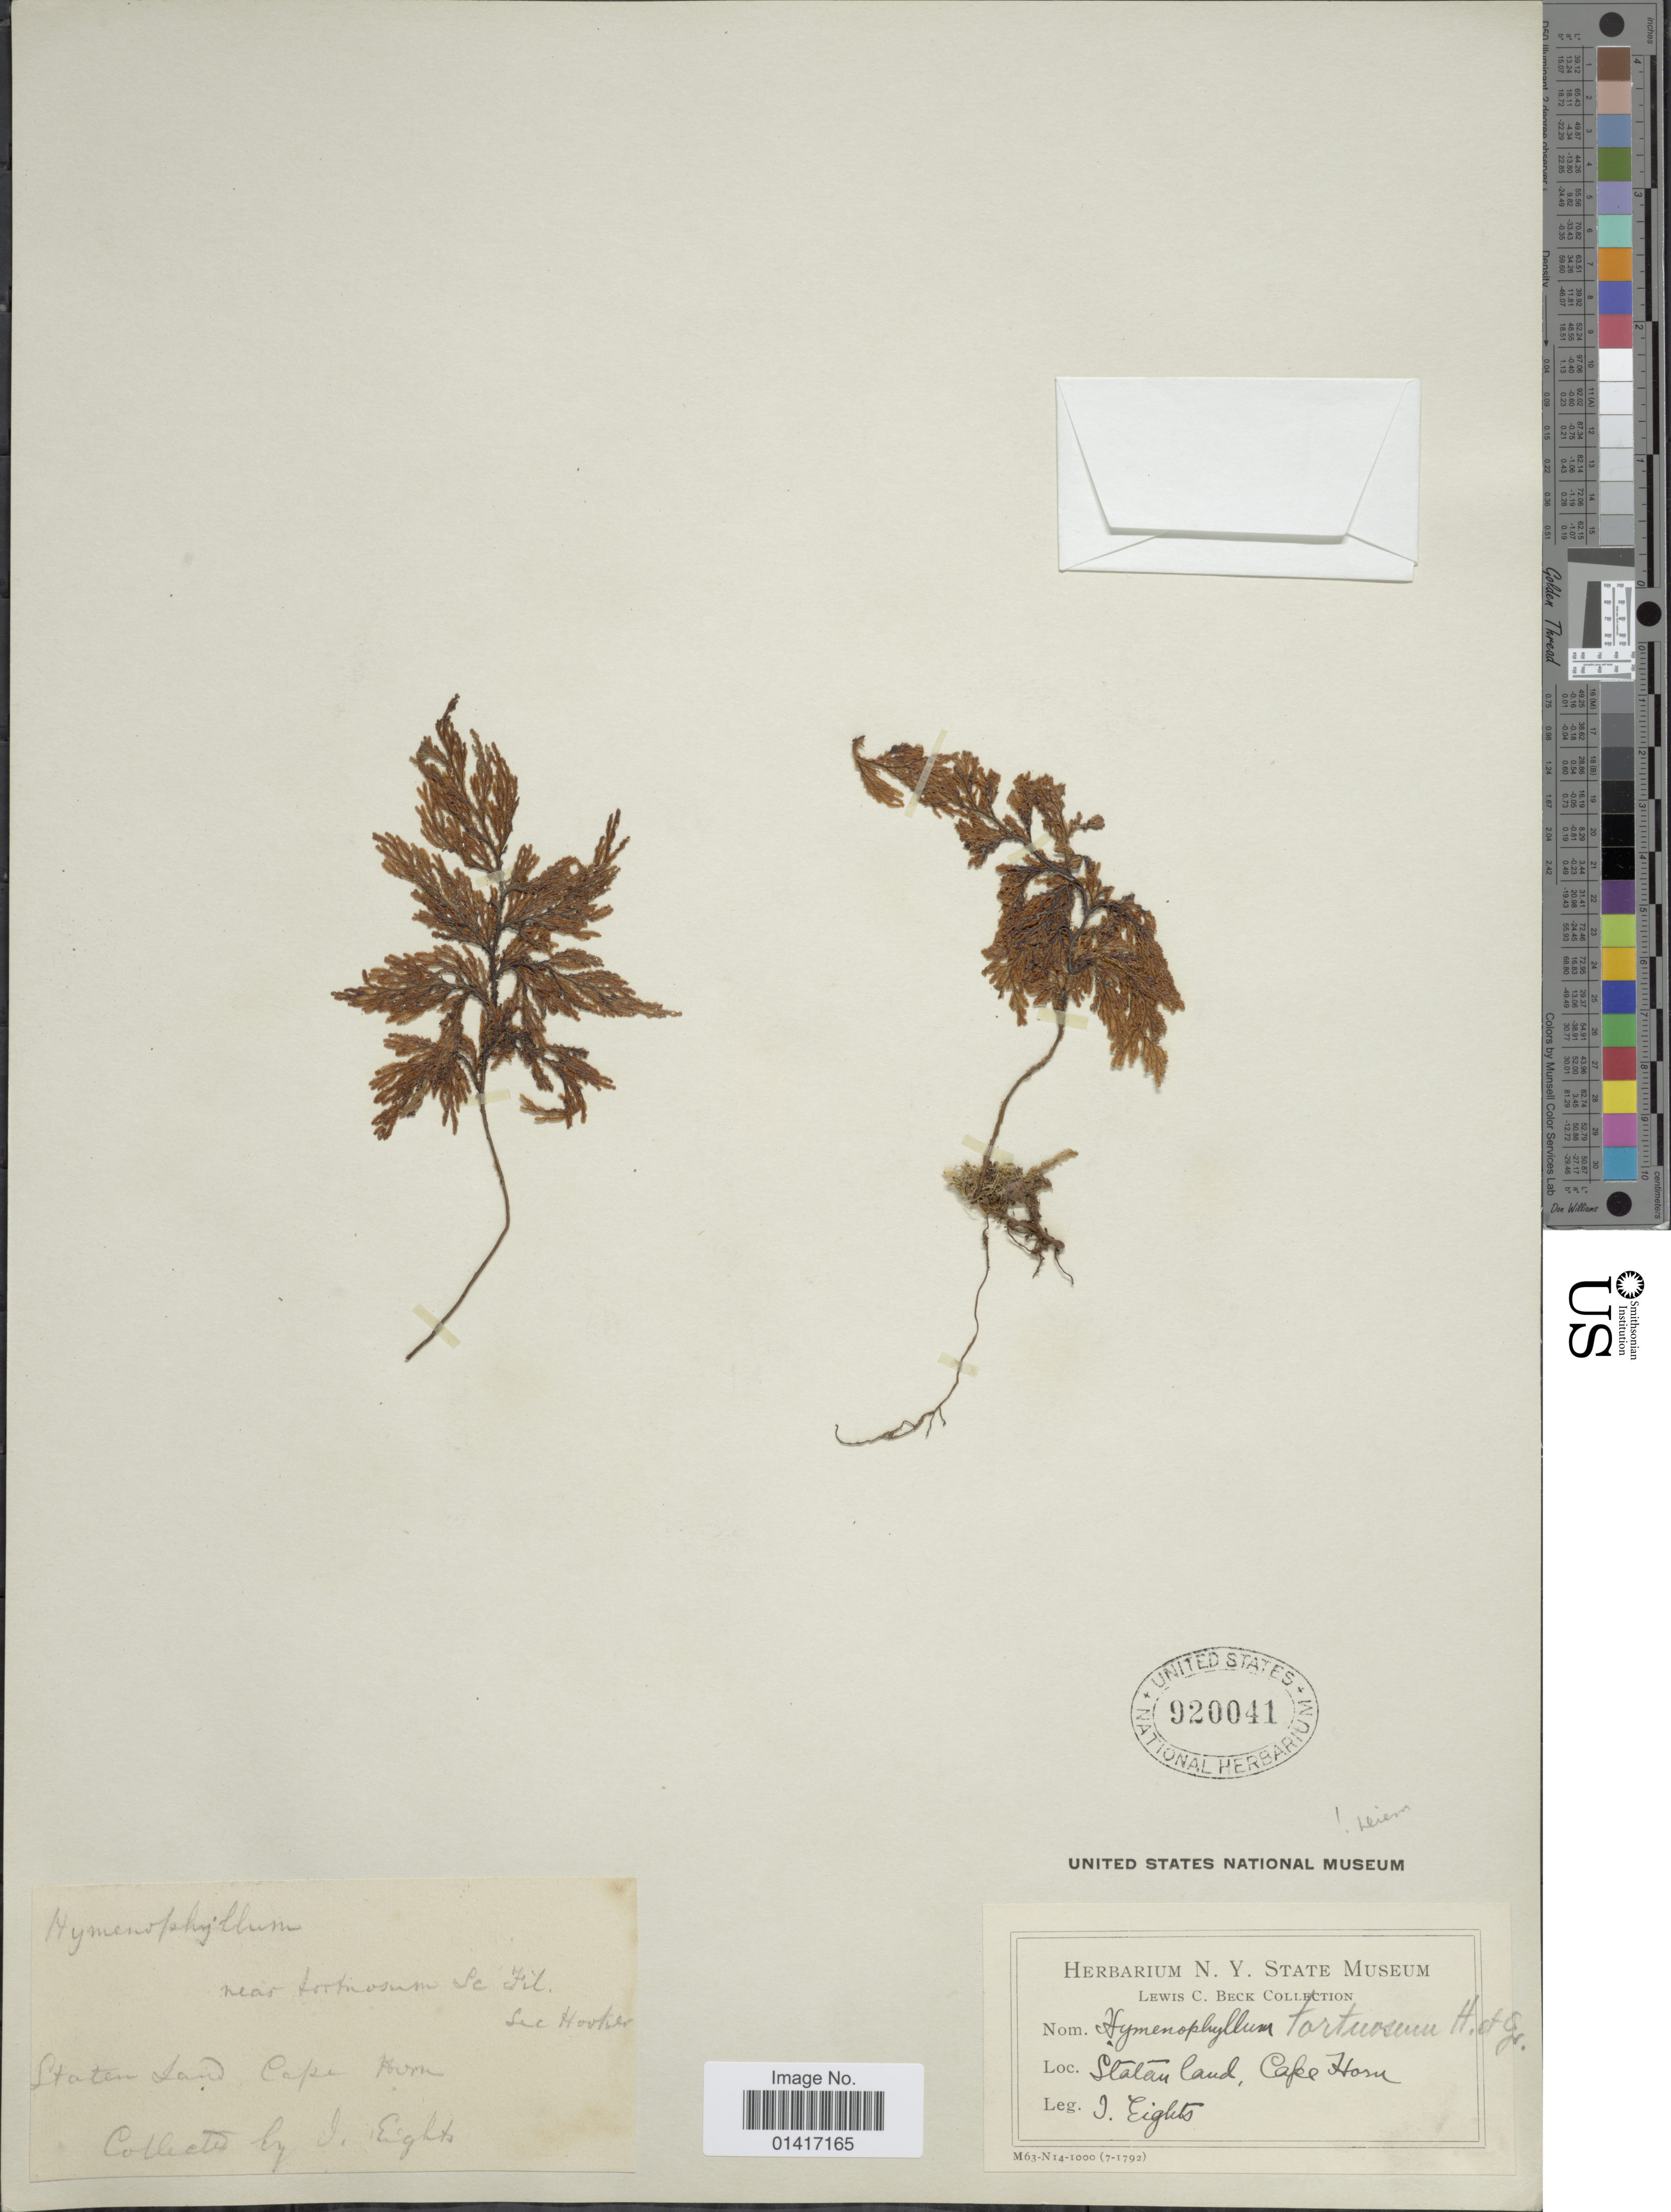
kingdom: Plantae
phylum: Tracheophyta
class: Polypodiopsida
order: Hymenophyllales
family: Hymenophyllaceae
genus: Hymenophyllum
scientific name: Hymenophyllum tortuosum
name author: Hook. & Grev.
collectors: I. Eights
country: Chile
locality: Statan Land, Cape Horn.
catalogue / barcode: US 920041